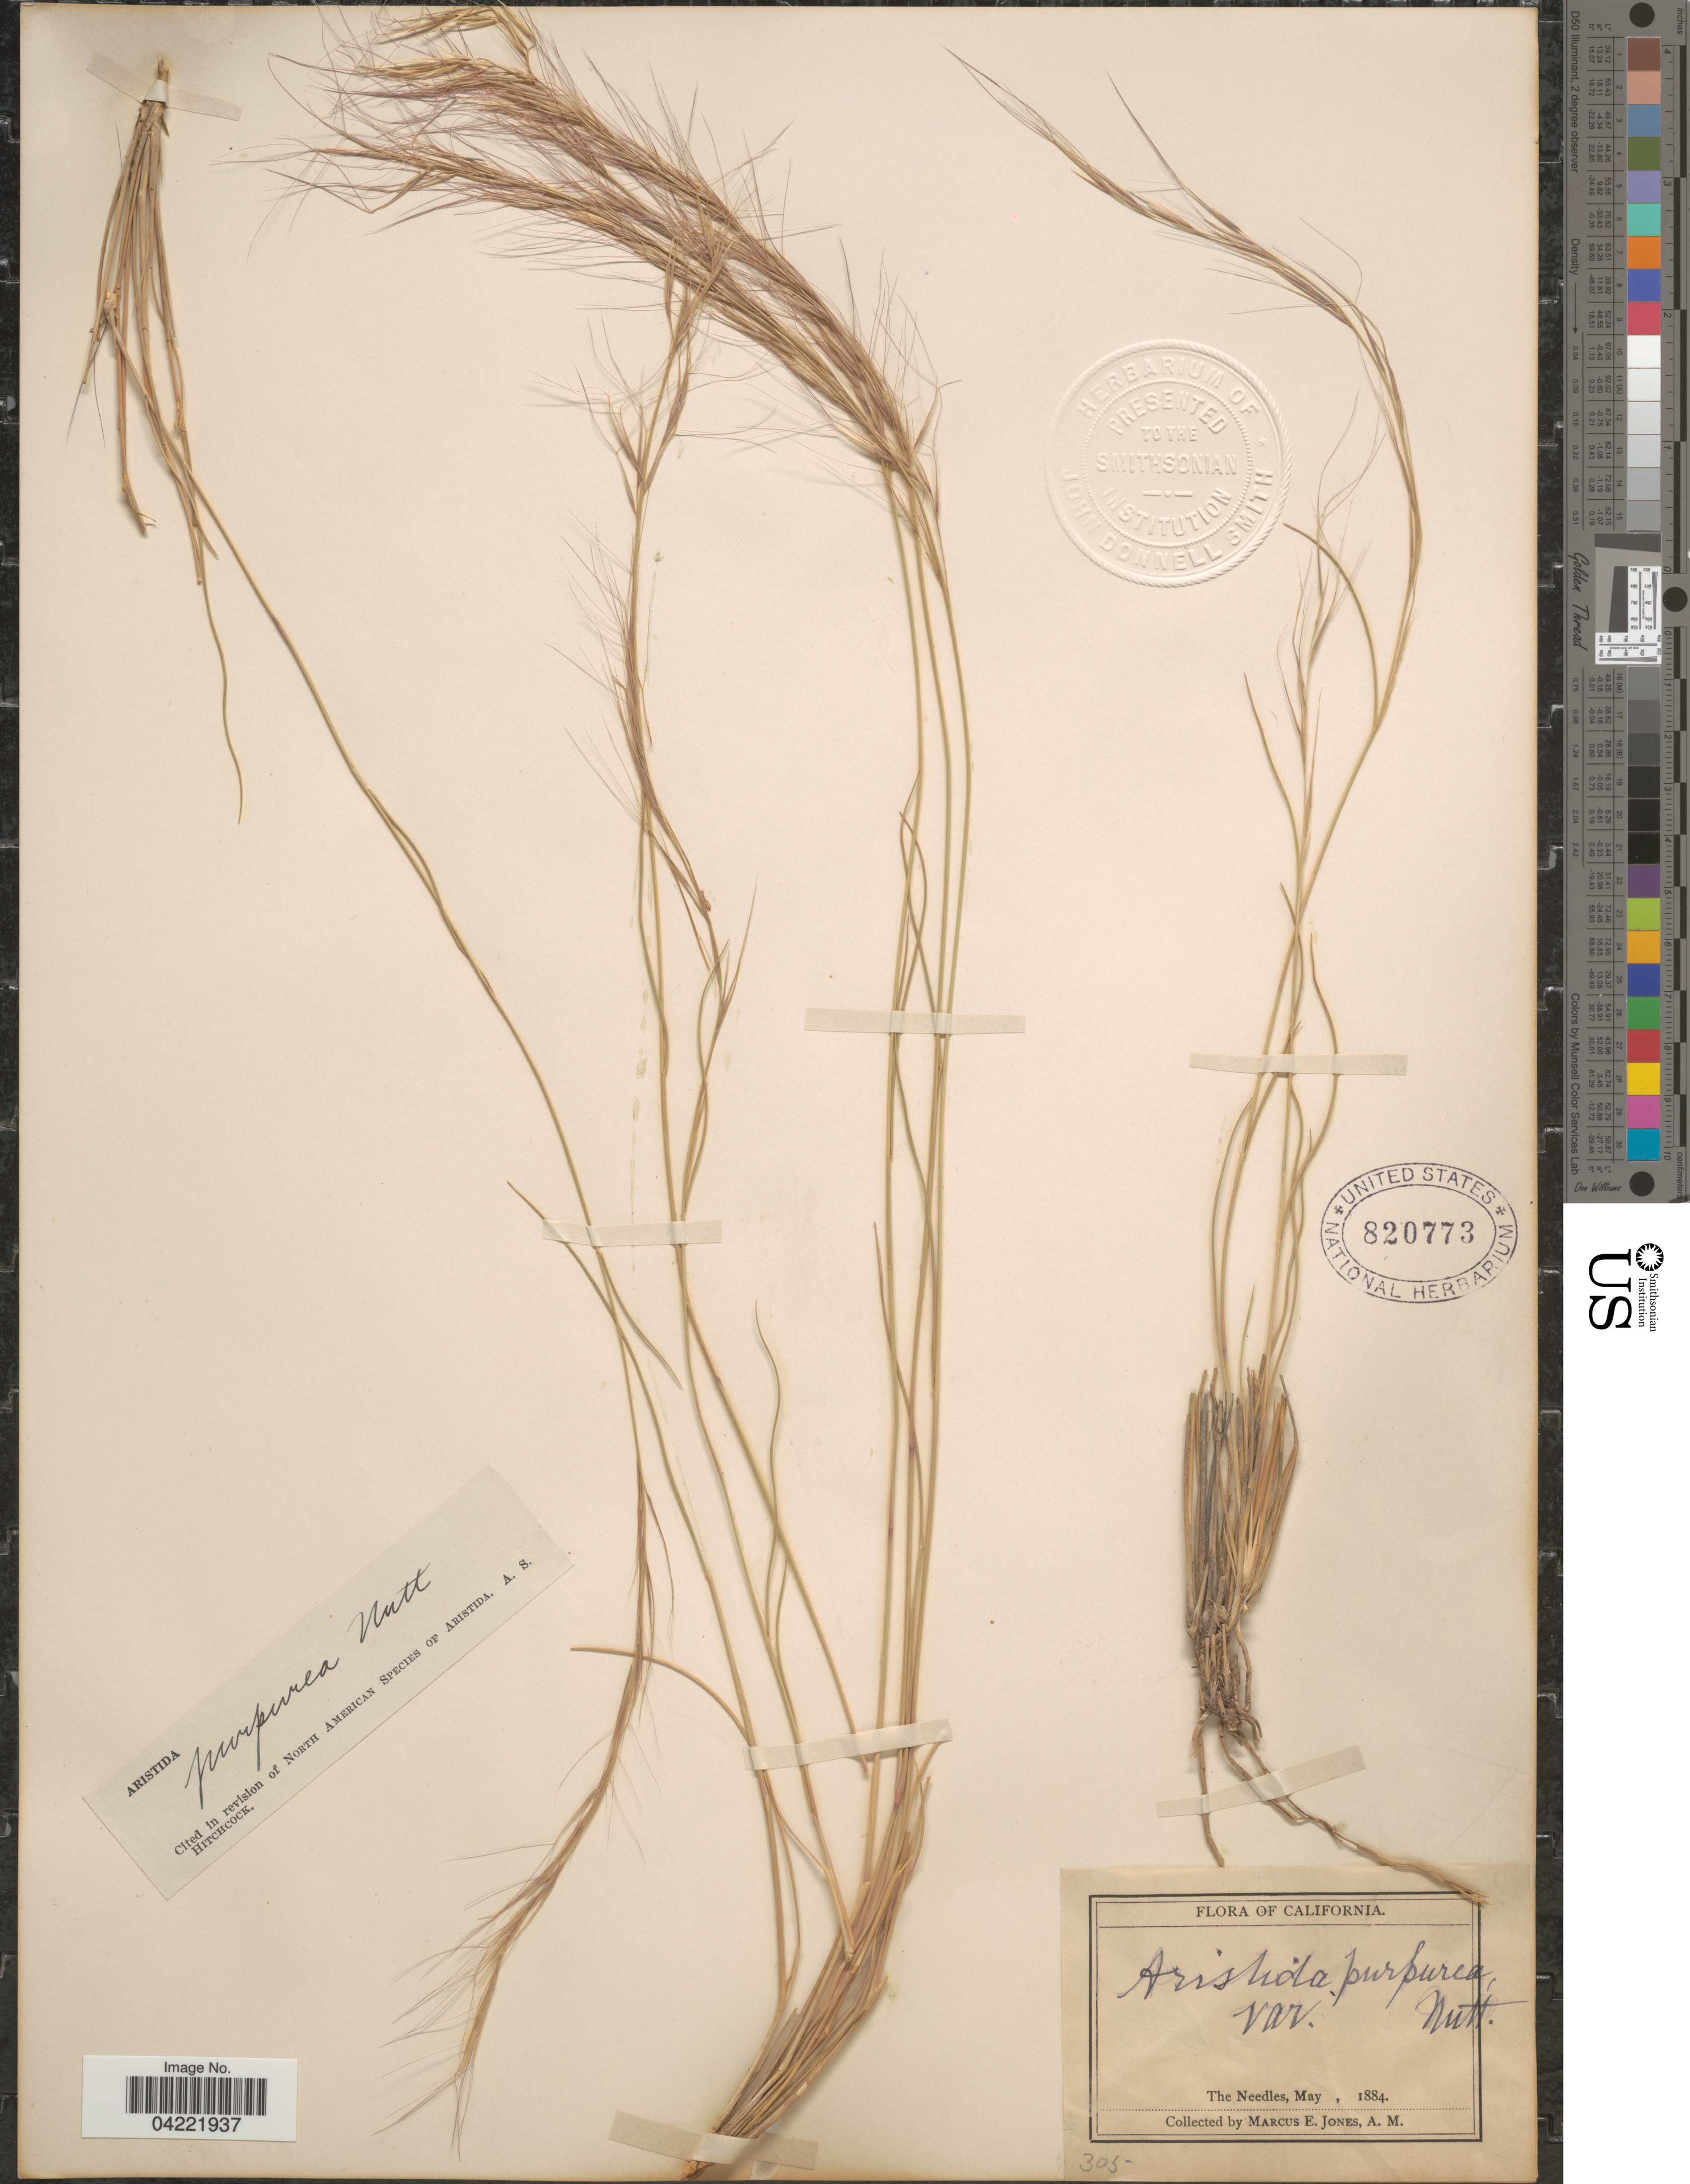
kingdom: Plantae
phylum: Tracheophyta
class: Liliopsida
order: Poales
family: Poaceae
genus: Aristida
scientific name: Aristida purpurea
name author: Nutt.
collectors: M. E. Jones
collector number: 305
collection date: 1884-05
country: United States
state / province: California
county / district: San Bernardino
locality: The Needles.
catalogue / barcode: US 820773